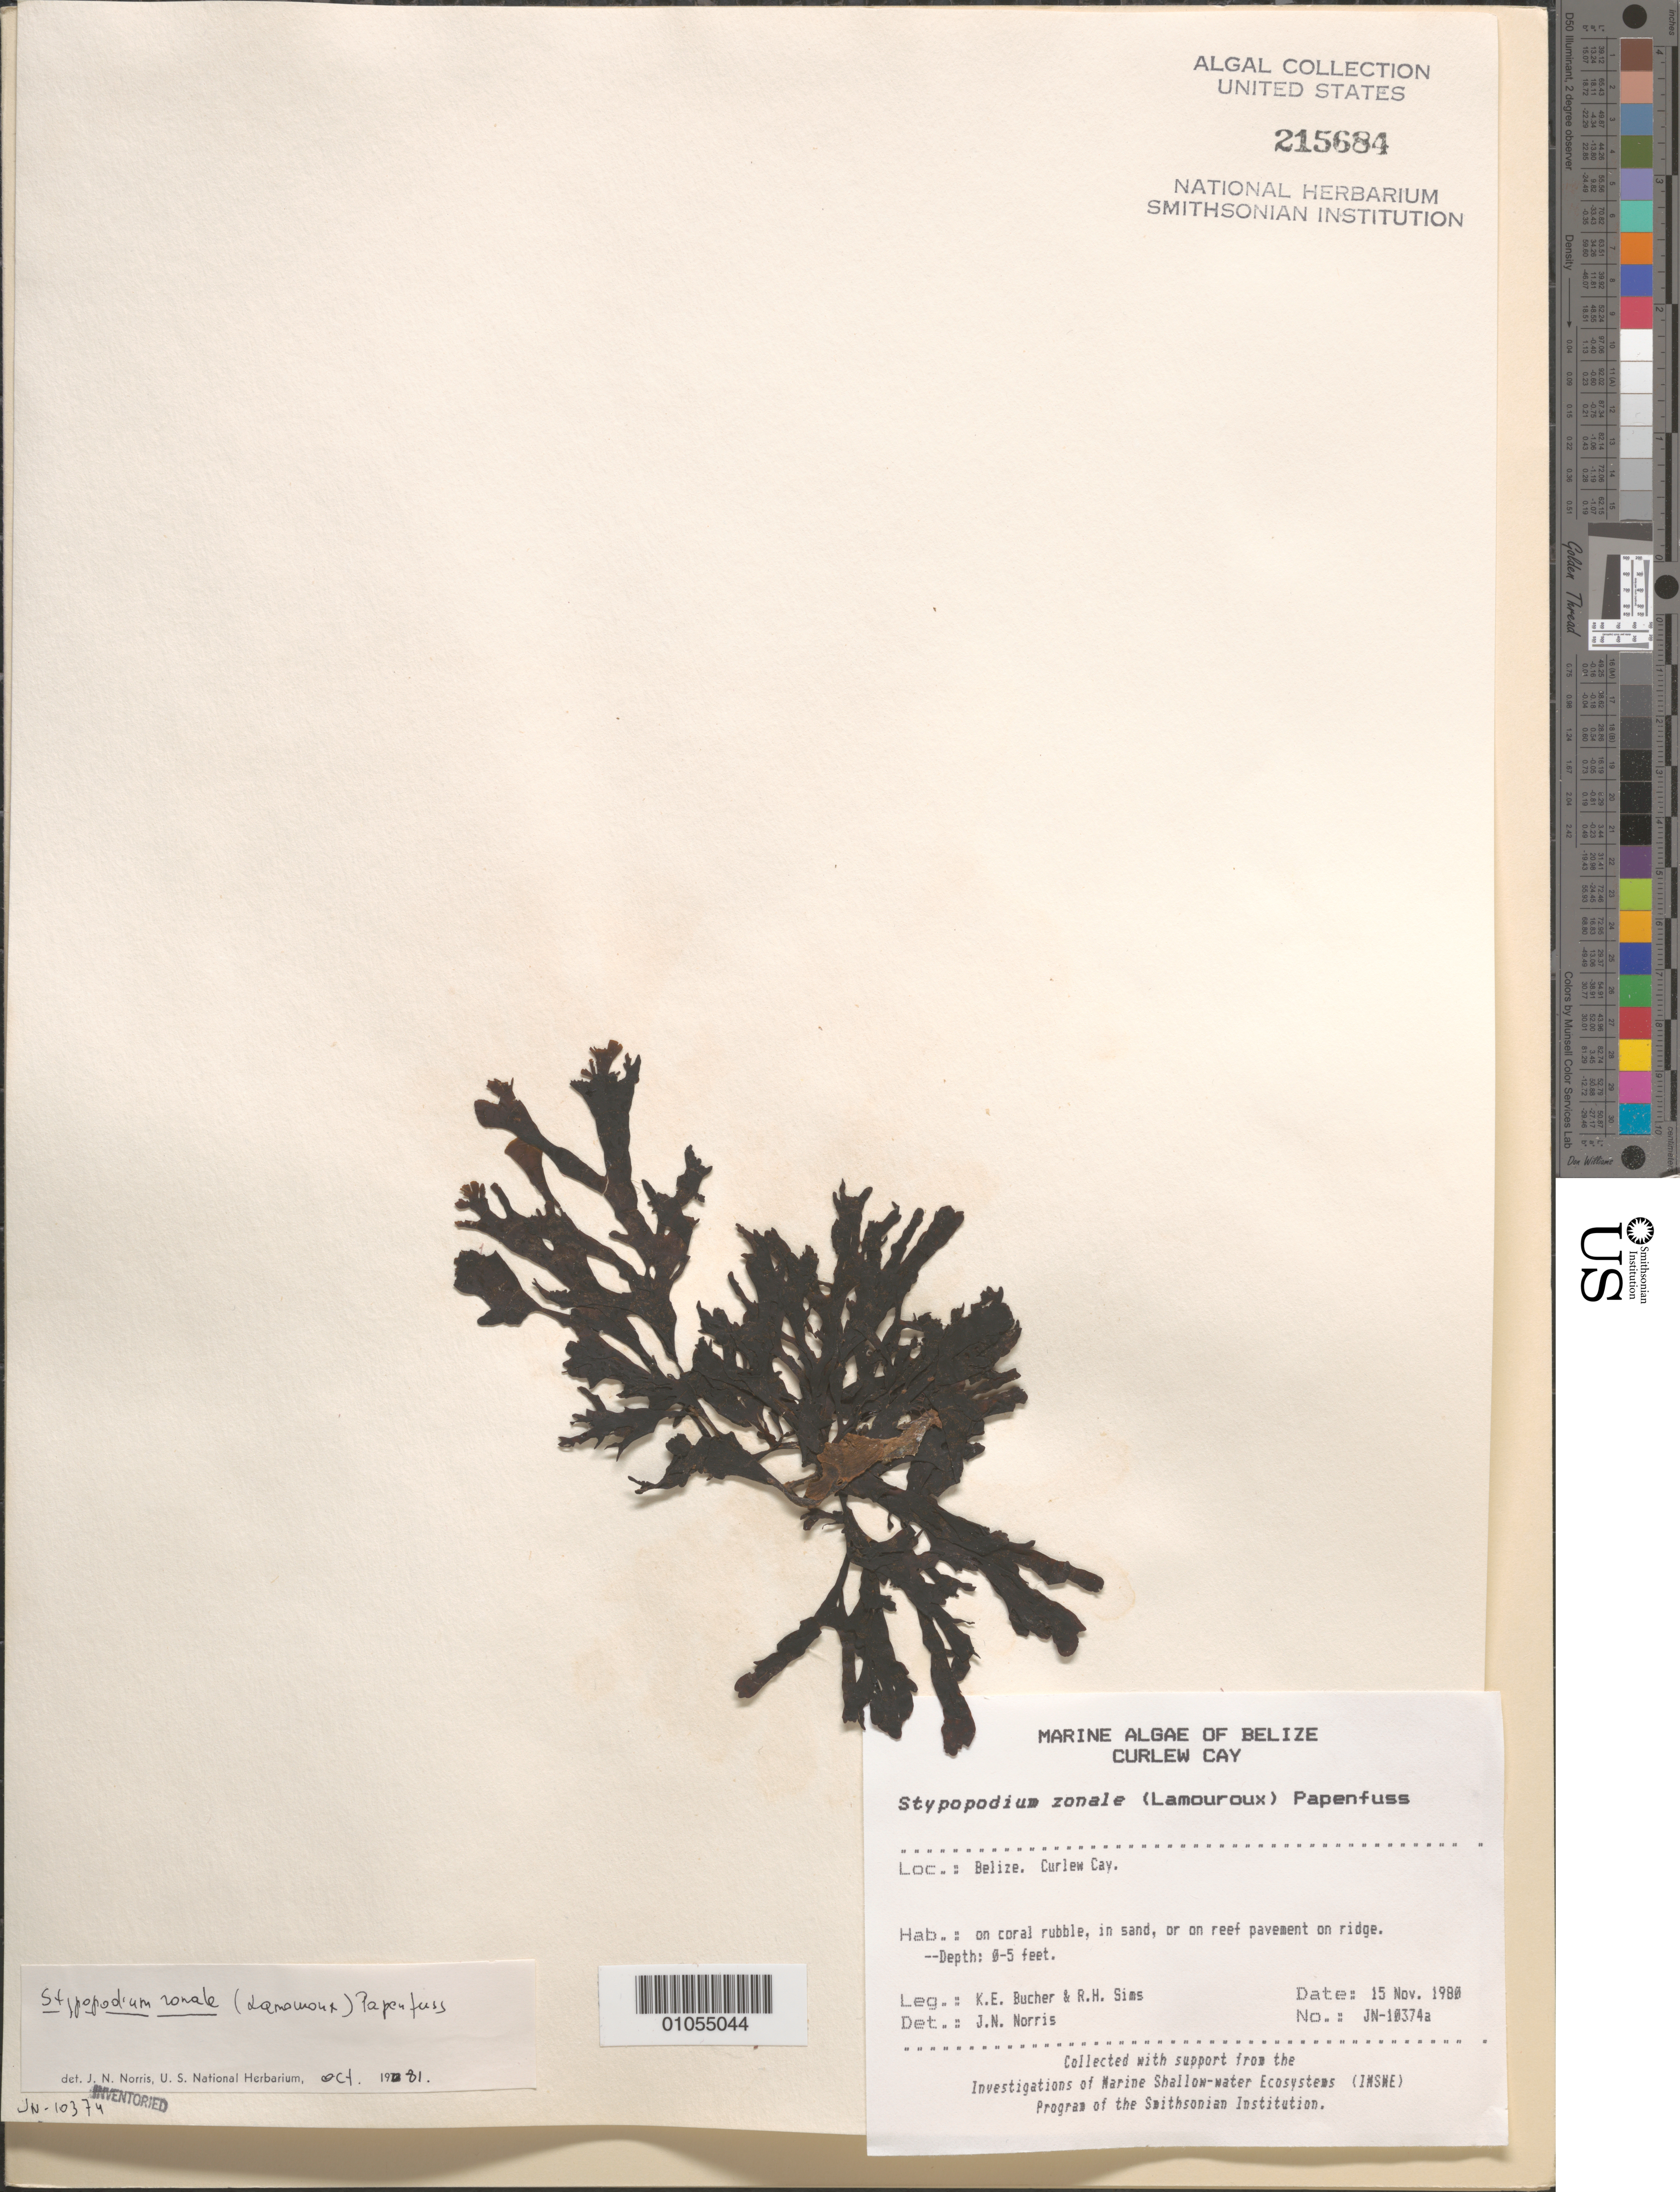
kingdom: Chromista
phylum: Ochrophyta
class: Phaeophyceae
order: Dictyotales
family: Dictyotaceae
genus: Stypopodium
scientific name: Stypopodium zonale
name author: (J.V.Lamouroux) Papenf.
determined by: Norris, James N.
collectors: K. E. Bucher & R. H. Sims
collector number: JN-10374A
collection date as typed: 15 Nov 1980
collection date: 1980-11-15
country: Belize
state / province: Stann Creek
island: Curlew Cay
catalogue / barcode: US 215684